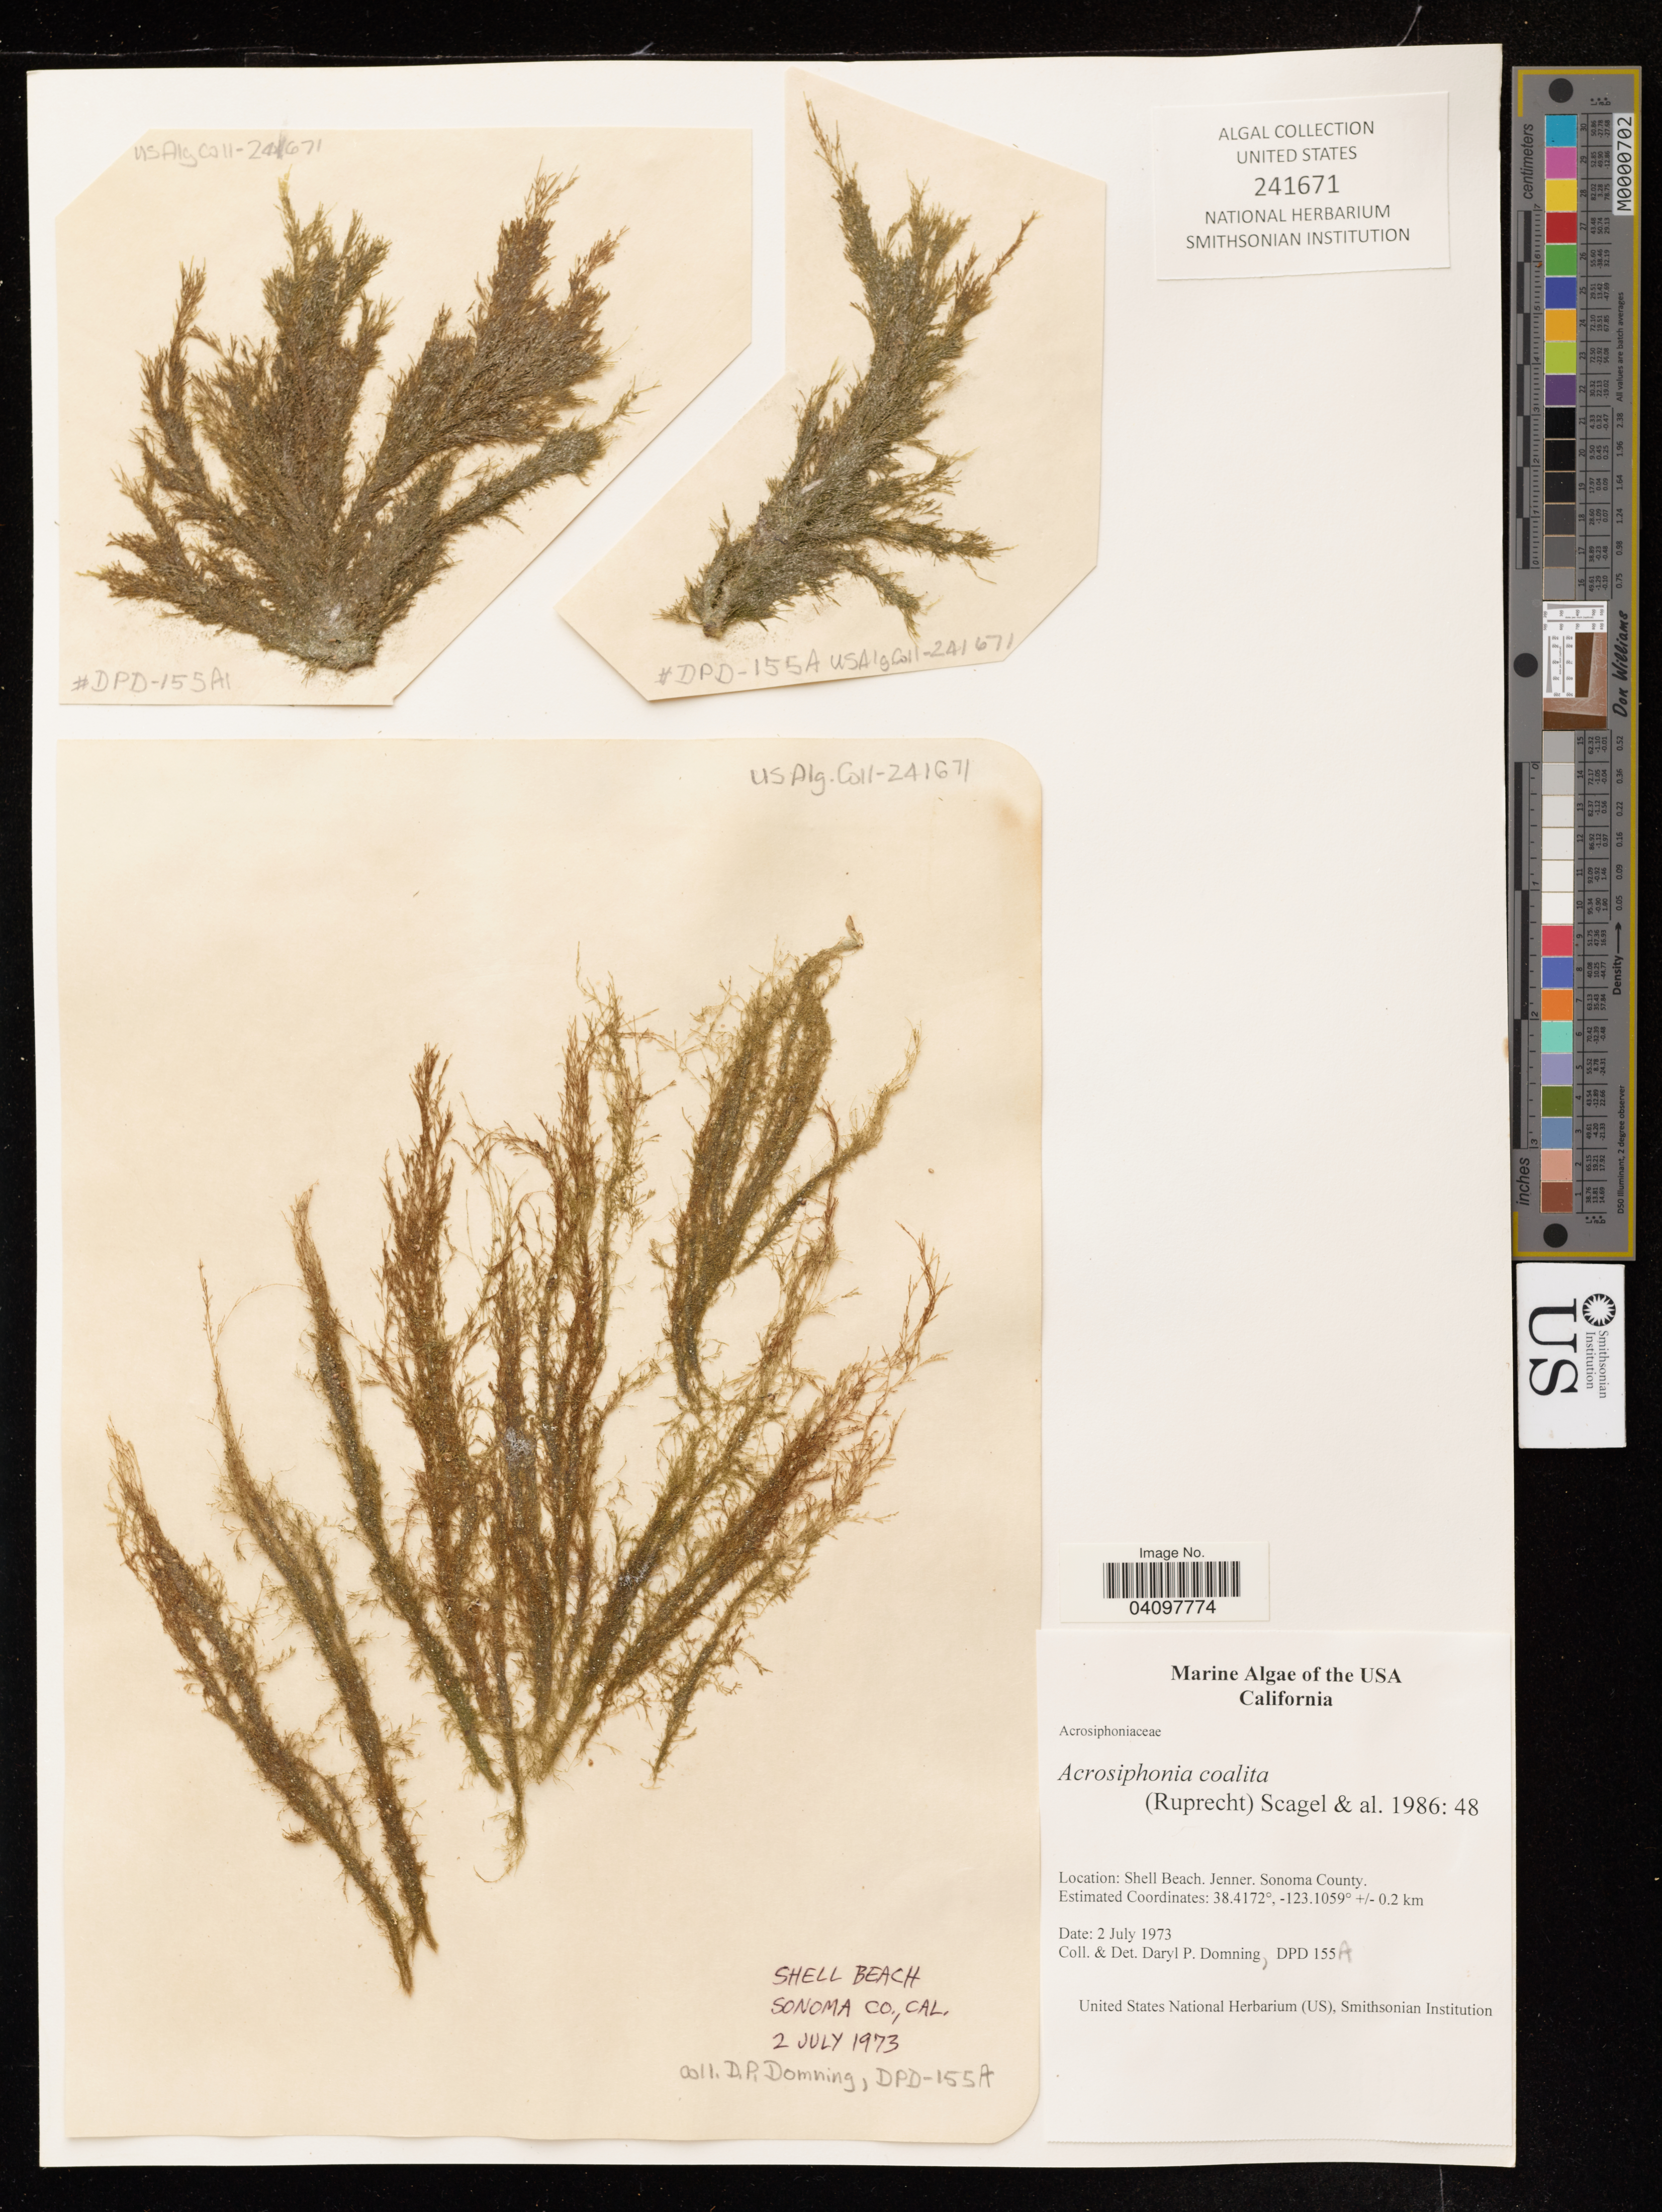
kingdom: Plantae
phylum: Chlorophyta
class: Ulvophyceae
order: Ulotrichales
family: Ulotrichaceae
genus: Acrosiphonia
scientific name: Acrosiphonia coalita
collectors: D. Domning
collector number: DPD 155 A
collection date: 1973-07-02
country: United States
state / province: California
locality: Shell Beach. Jenner. Sonima County. +/- 0.2 km.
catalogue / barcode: US 241671